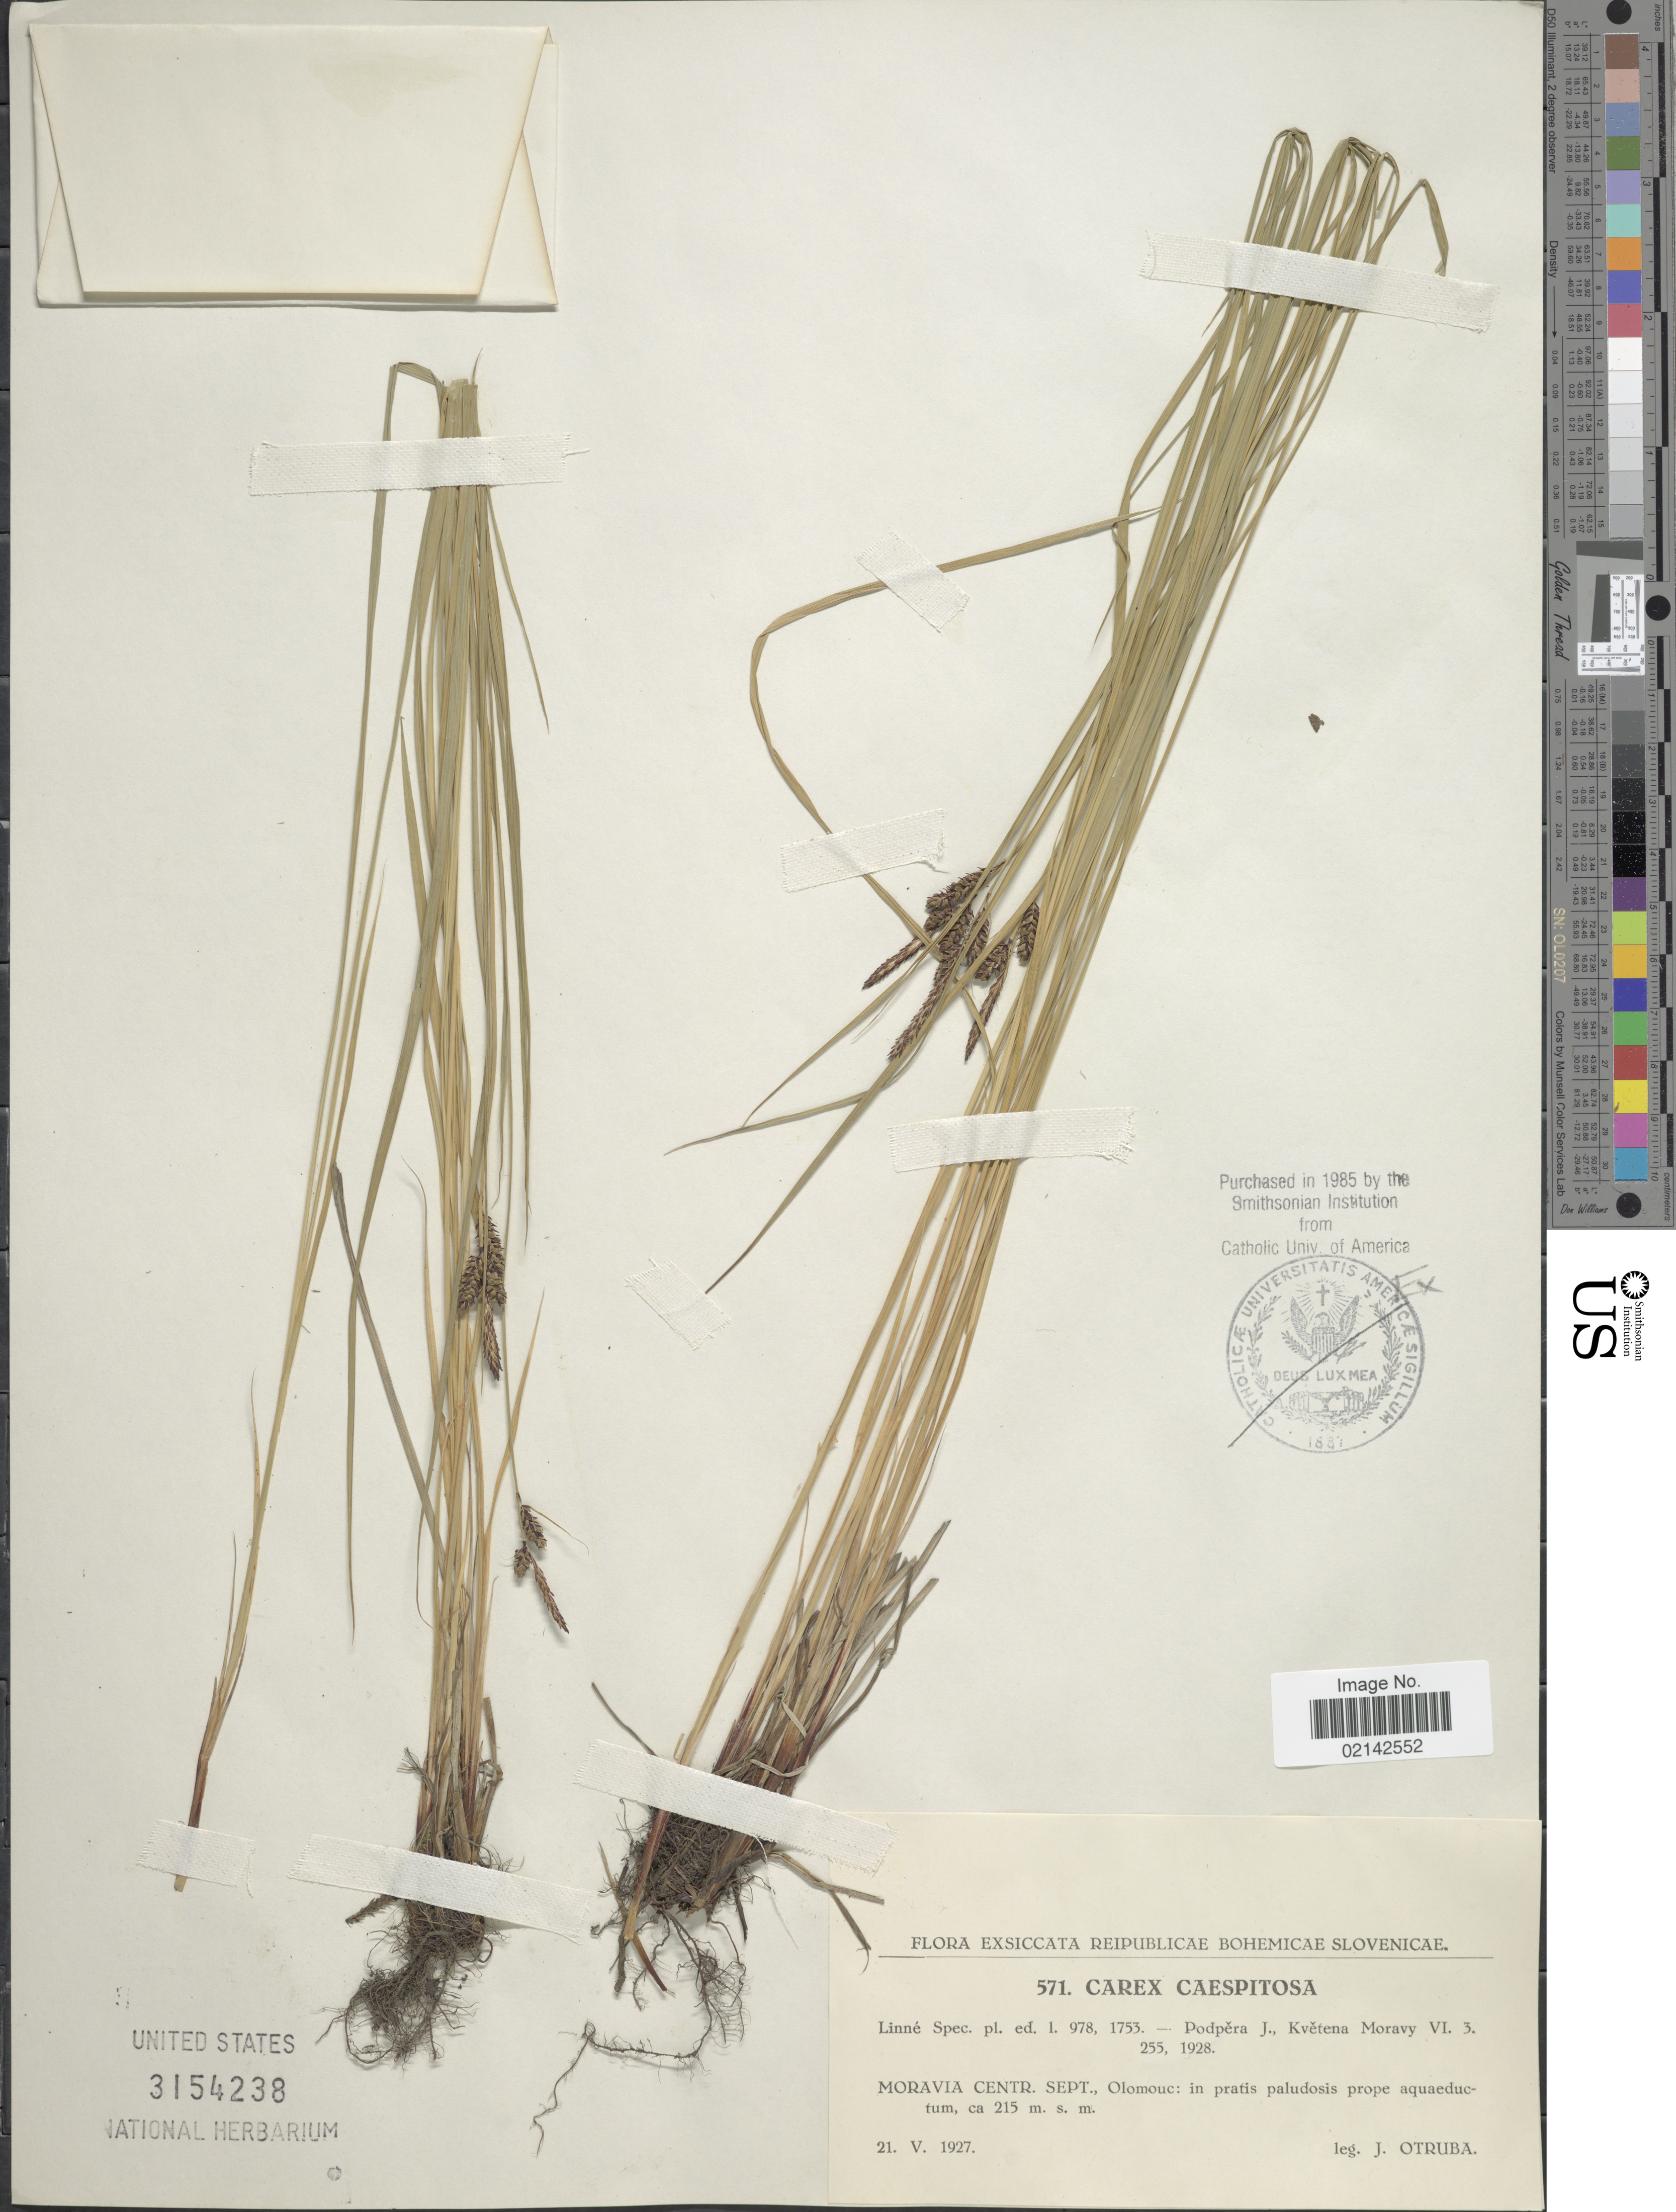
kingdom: Plantae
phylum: Tracheophyta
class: Liliopsida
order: Poales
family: Cyperaceae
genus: Carex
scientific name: Carex cespitosa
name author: L.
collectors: J. Otruba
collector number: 571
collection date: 1927-05-21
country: Czechia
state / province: Olomouc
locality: Reipublicae Bohemicae Slovenicae, Moravia Centr. Sept., Olomouc: in pratis paludosis prope aquaeductum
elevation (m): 215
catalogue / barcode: US 3154238